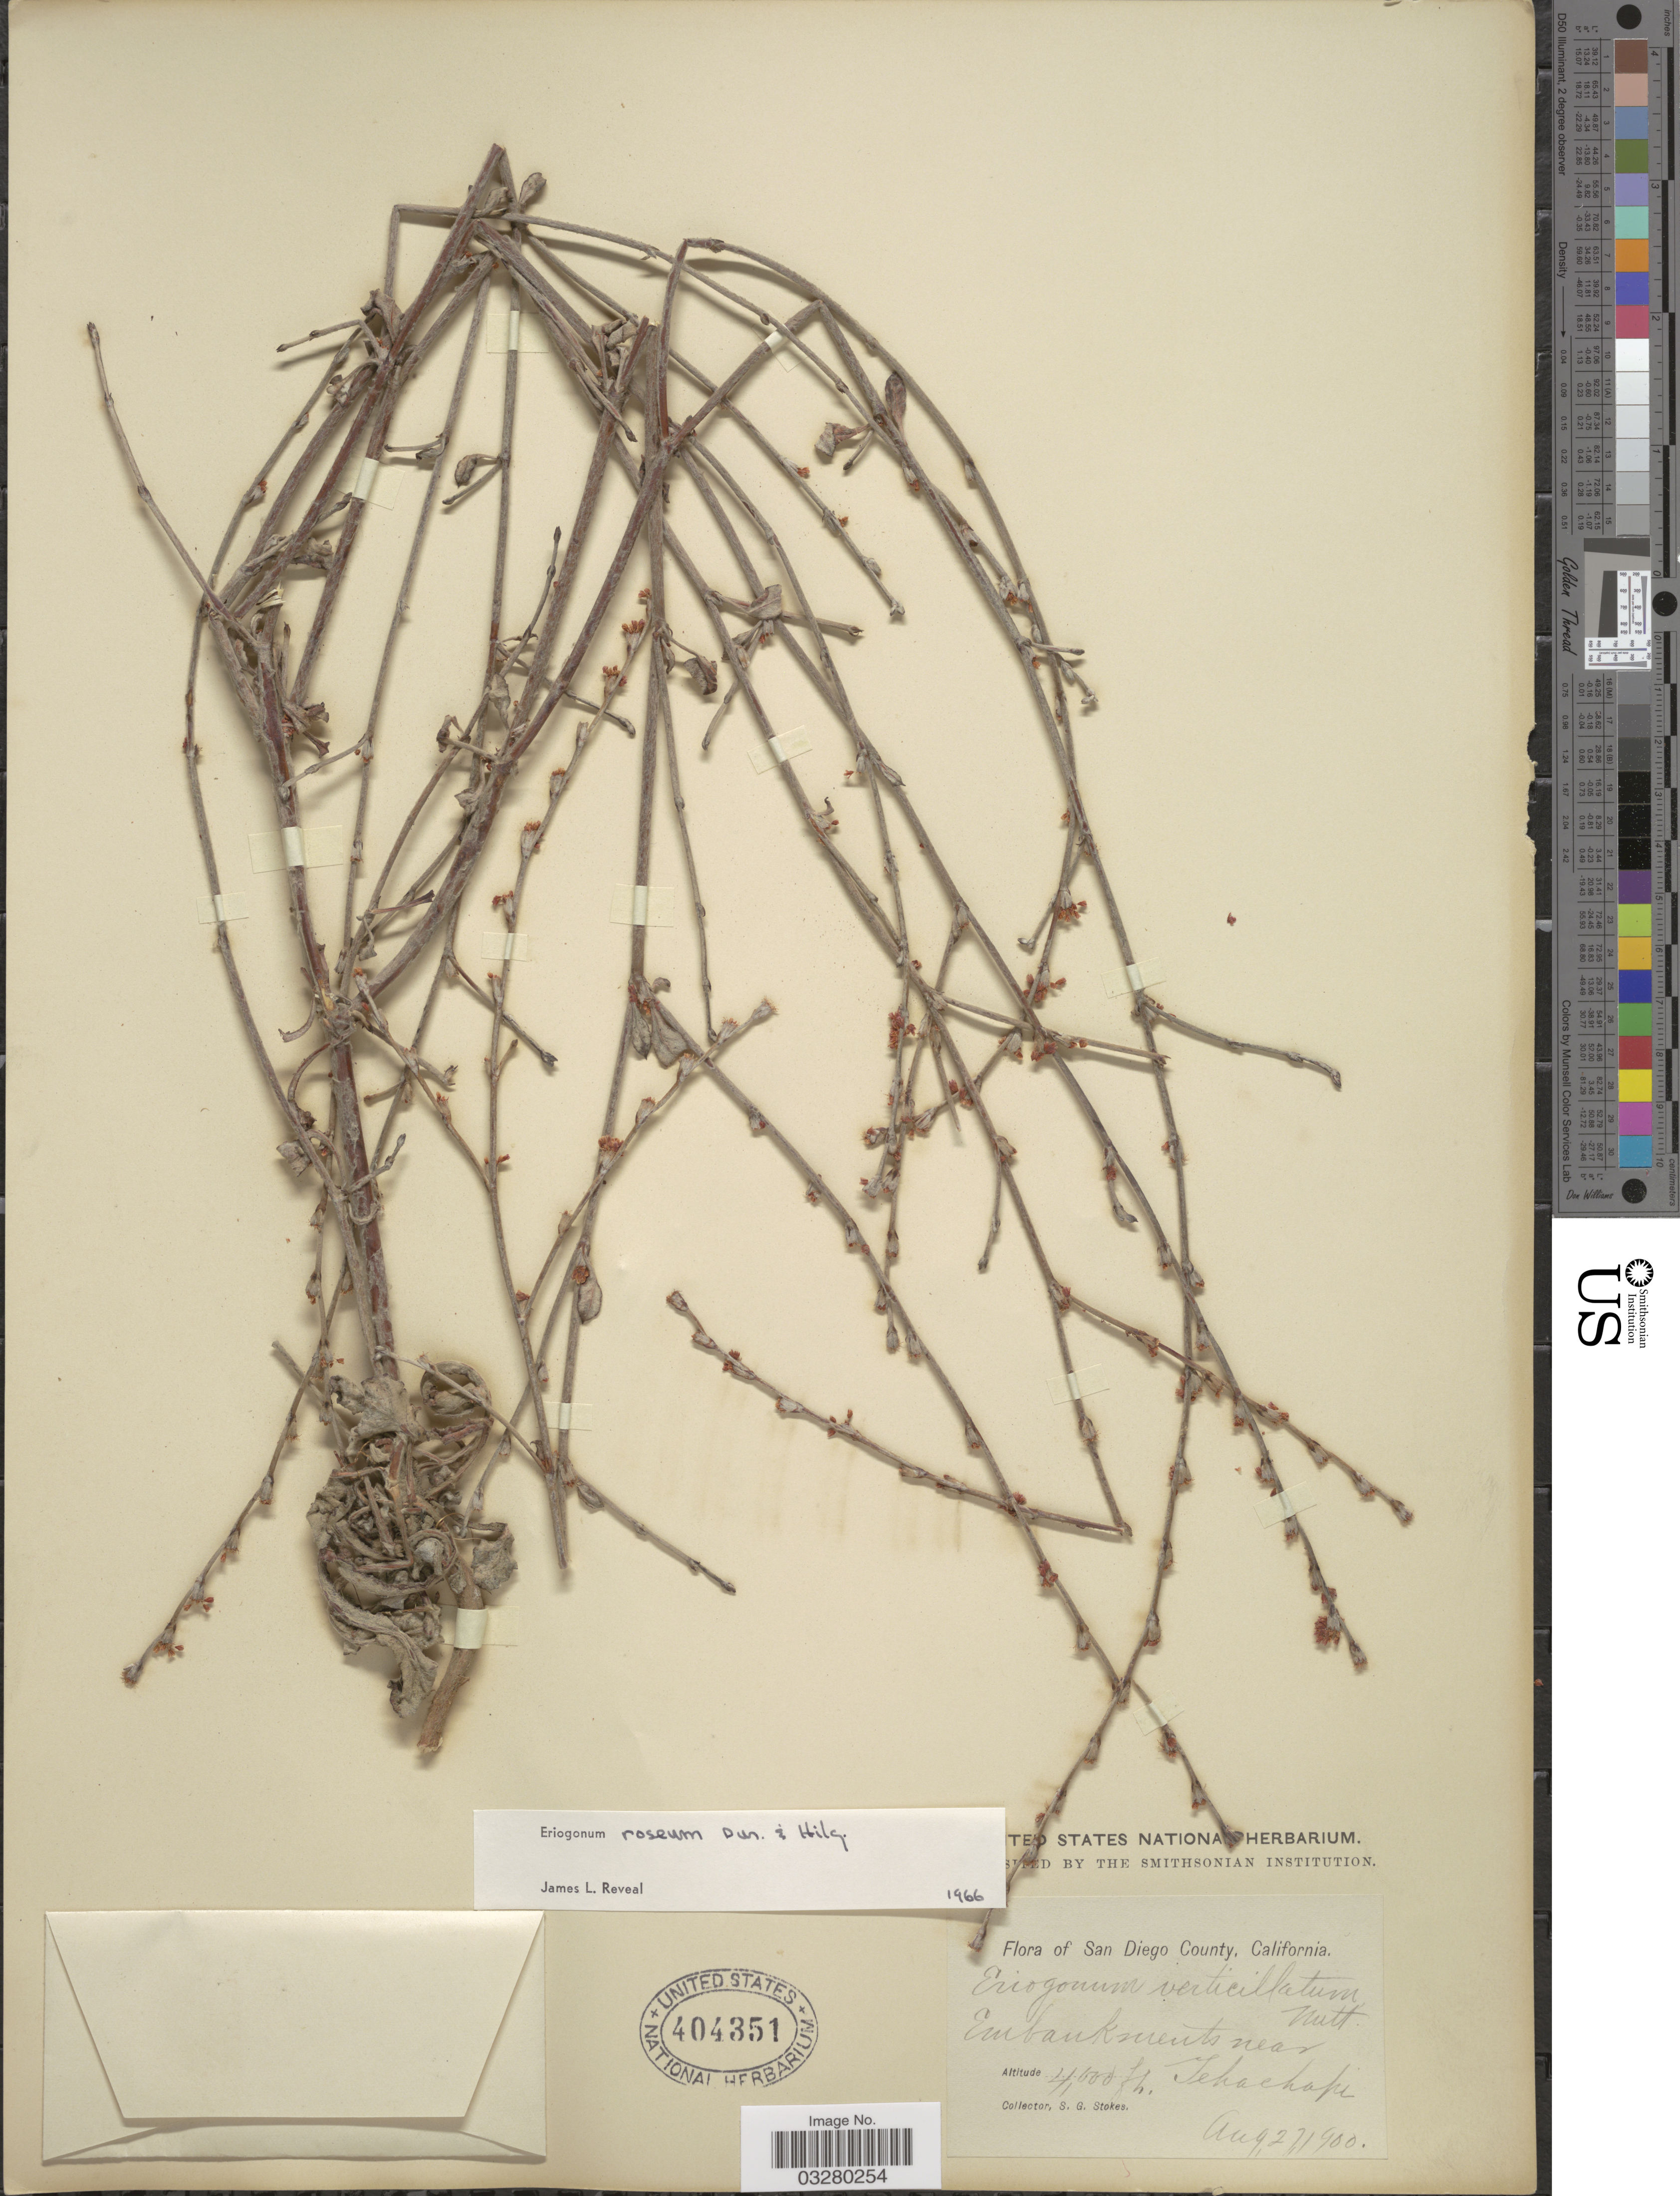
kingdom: Plantae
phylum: Tracheophyta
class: Magnoliopsida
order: Caryophyllales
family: Polygonaceae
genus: Eriogonum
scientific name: Eriogonum roseum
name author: Durand & Hilg.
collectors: S. G. Stokes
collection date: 1900-08-27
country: United States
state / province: California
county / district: San Diego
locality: San Diego County. Embankments near Tehachapi.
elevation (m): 1219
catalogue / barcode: US 404351